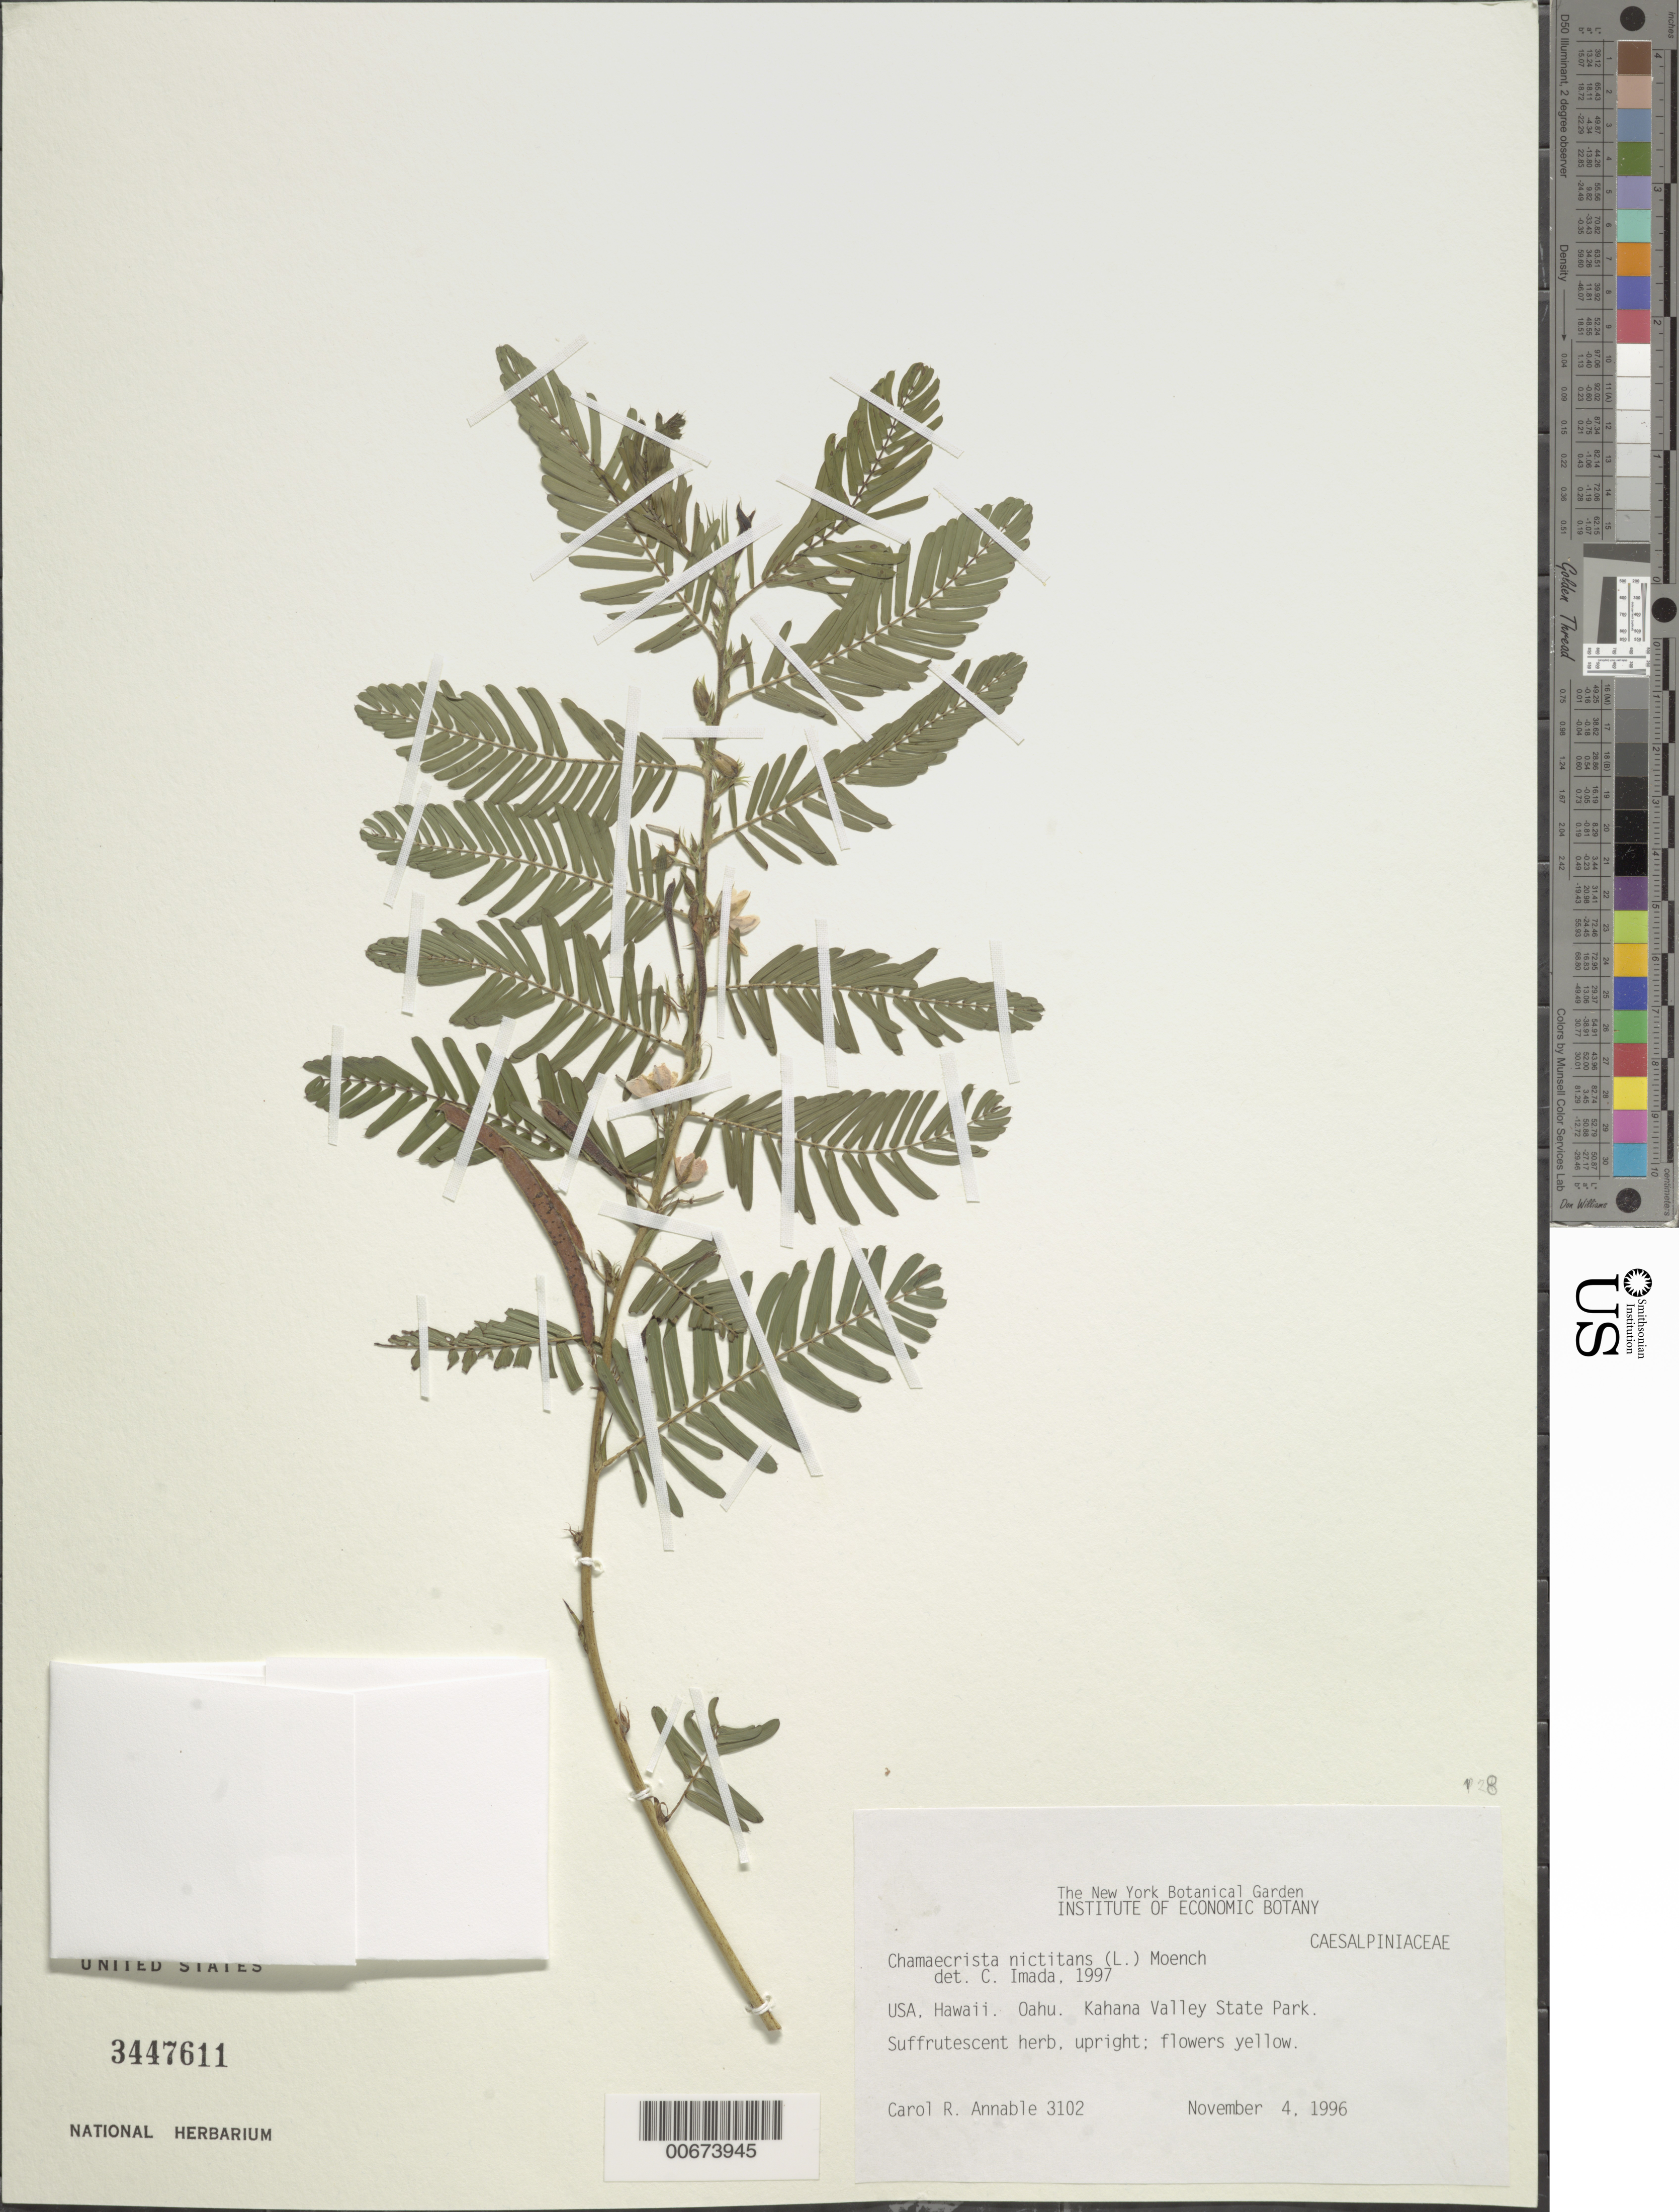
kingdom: Plantae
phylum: Tracheophyta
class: Magnoliopsida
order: Fabales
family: Fabaceae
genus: Chamaecrista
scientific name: Chamaecrista nictitans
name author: (L.) Moench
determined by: Imada, C.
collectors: C. R. Annable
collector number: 3102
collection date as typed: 4 Nov 1996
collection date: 1996-11-04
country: United States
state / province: Hawaii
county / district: Honolulu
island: Oahu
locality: Kahana Valley State Park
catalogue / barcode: US 3447611